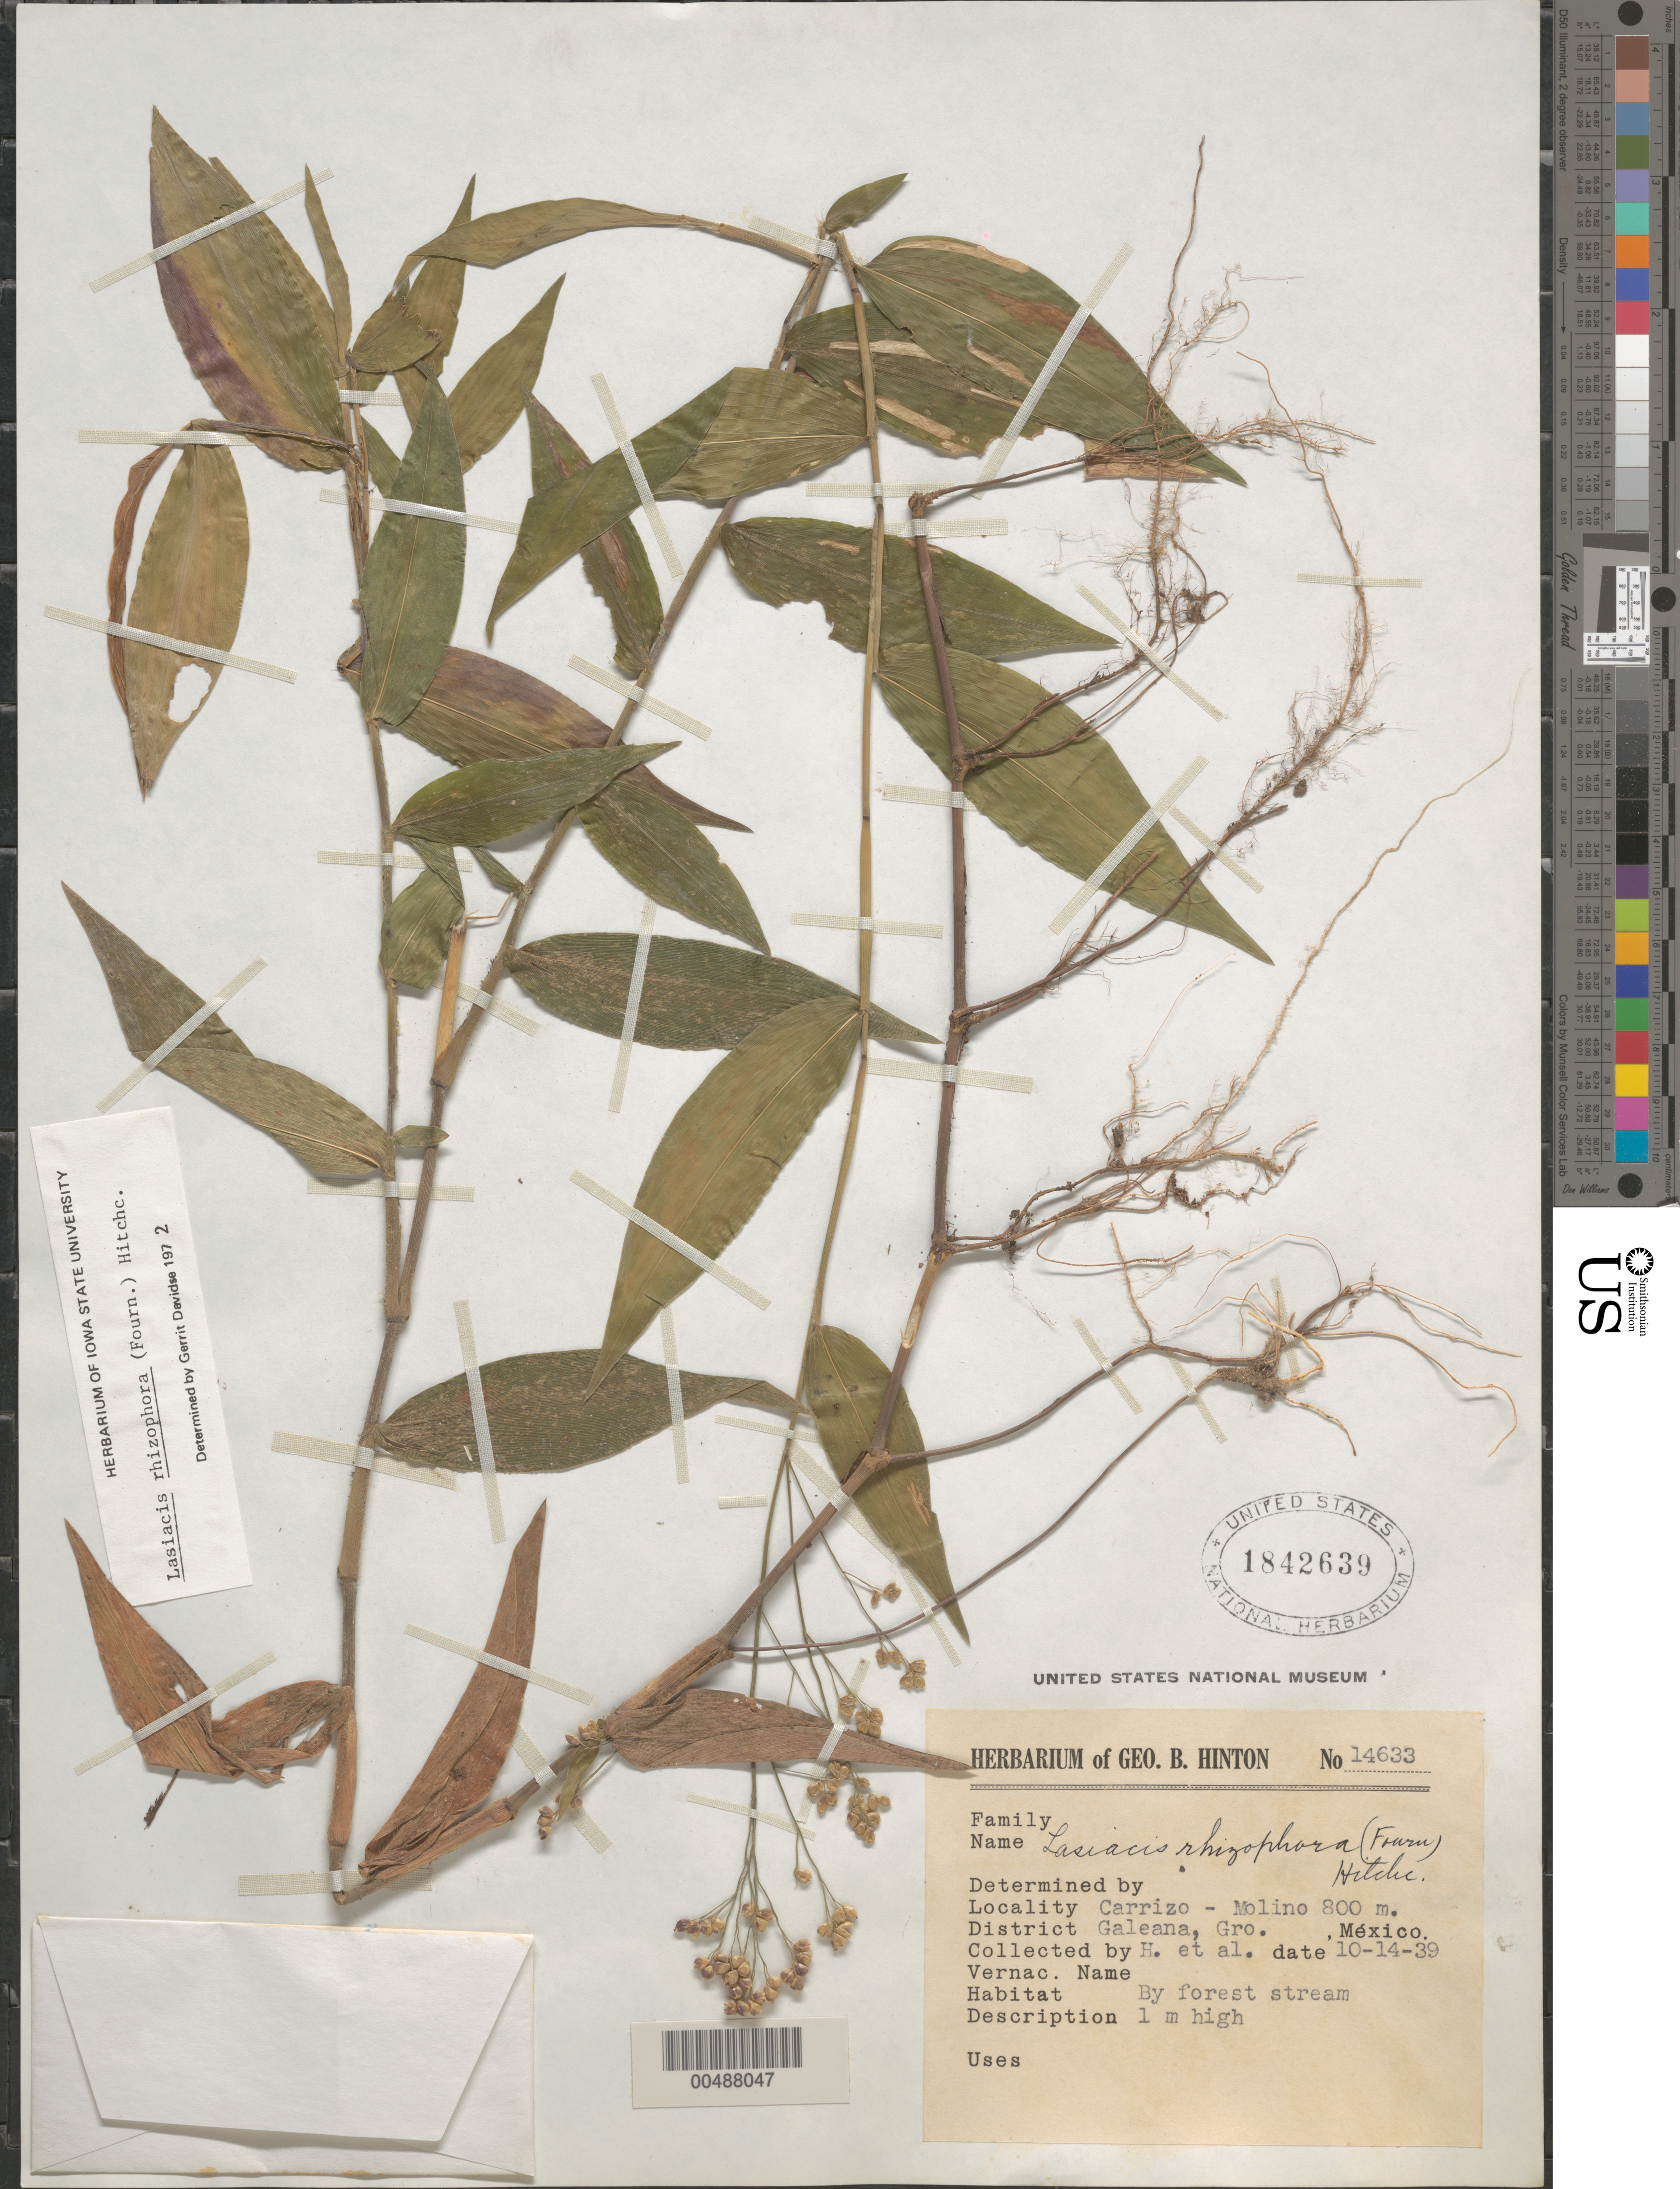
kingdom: Plantae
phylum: Tracheophyta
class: Liliopsida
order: Poales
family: Poaceae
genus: Lasiacis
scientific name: Lasiacis rhizophora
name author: (E. Fourn.) Hitchc.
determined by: Davidse, Gerrit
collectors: G. B. Hinton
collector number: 14633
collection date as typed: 14 Oct 1939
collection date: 1939-10-14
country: Mexico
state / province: Guerrero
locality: Carrizo - Molino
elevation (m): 800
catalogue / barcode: US 1842639